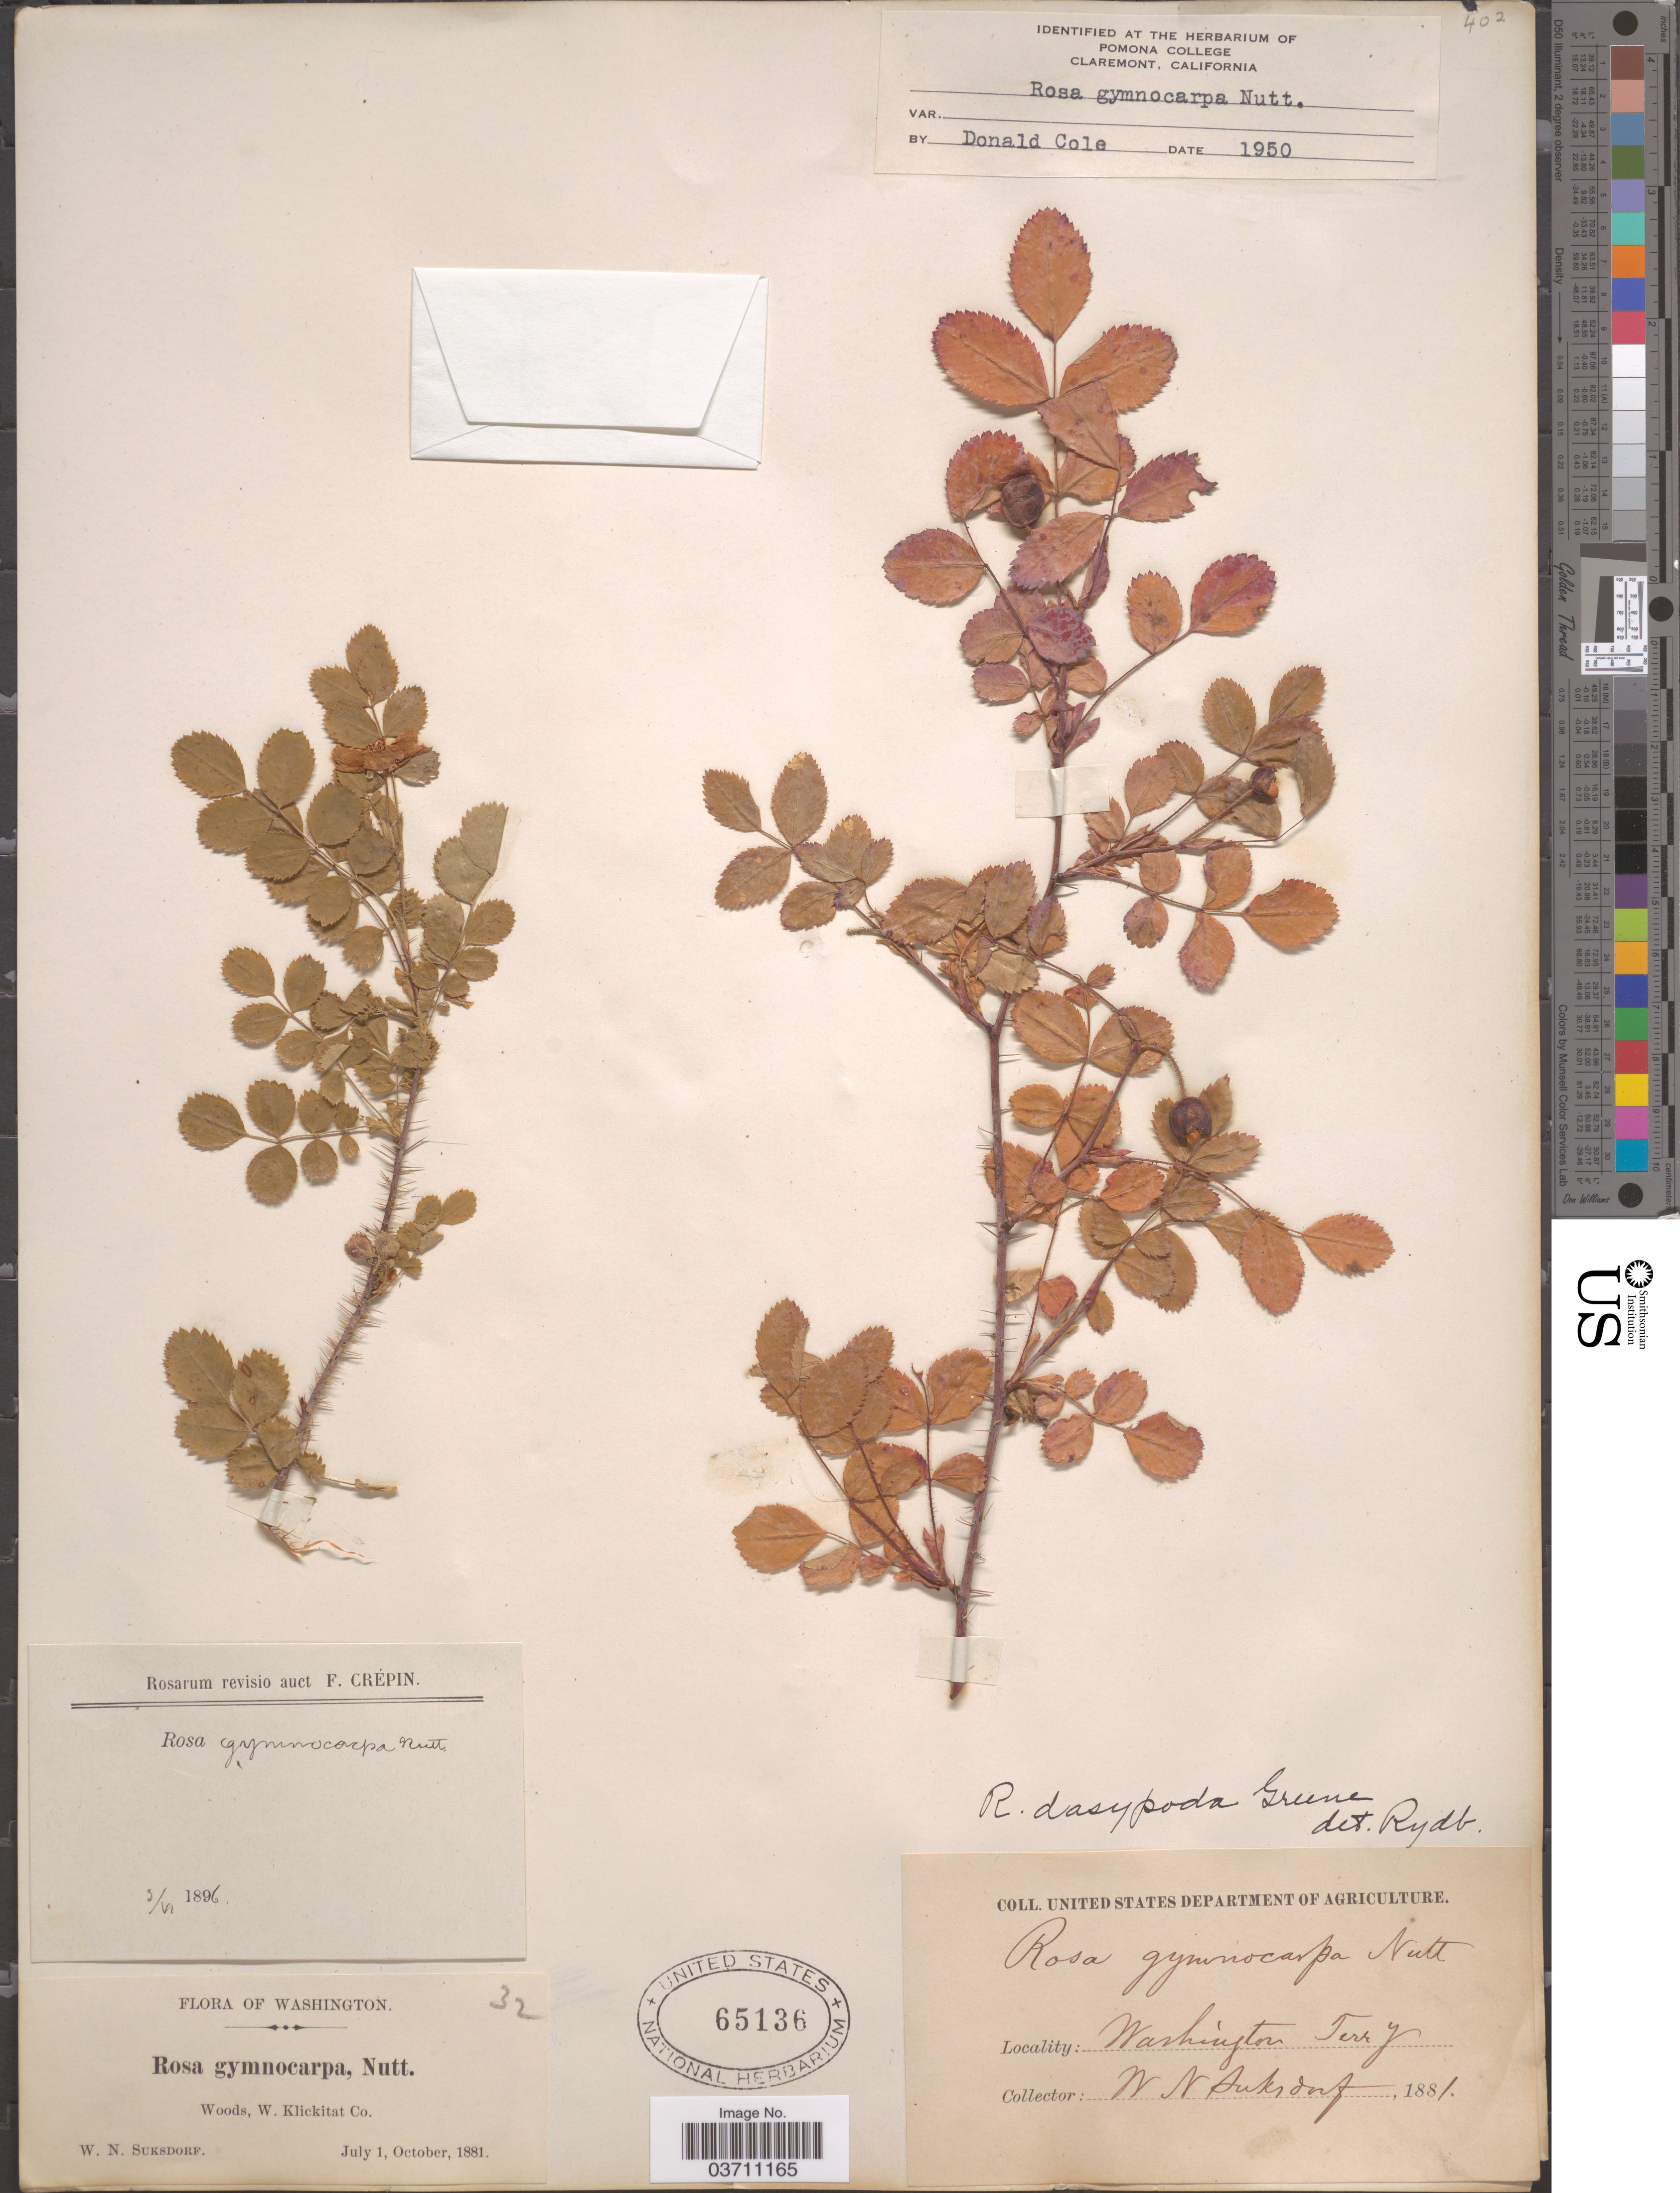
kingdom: Plantae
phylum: Tracheophyta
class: Magnoliopsida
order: Rosales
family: Rosaceae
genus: Rosa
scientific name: Rosa gymnocarpa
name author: Nutt.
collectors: W. N. Suksdorf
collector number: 32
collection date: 1881-07-01/1881-10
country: United States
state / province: Washington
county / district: Klickitat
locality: W. Klickitat Co.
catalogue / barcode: US 65136